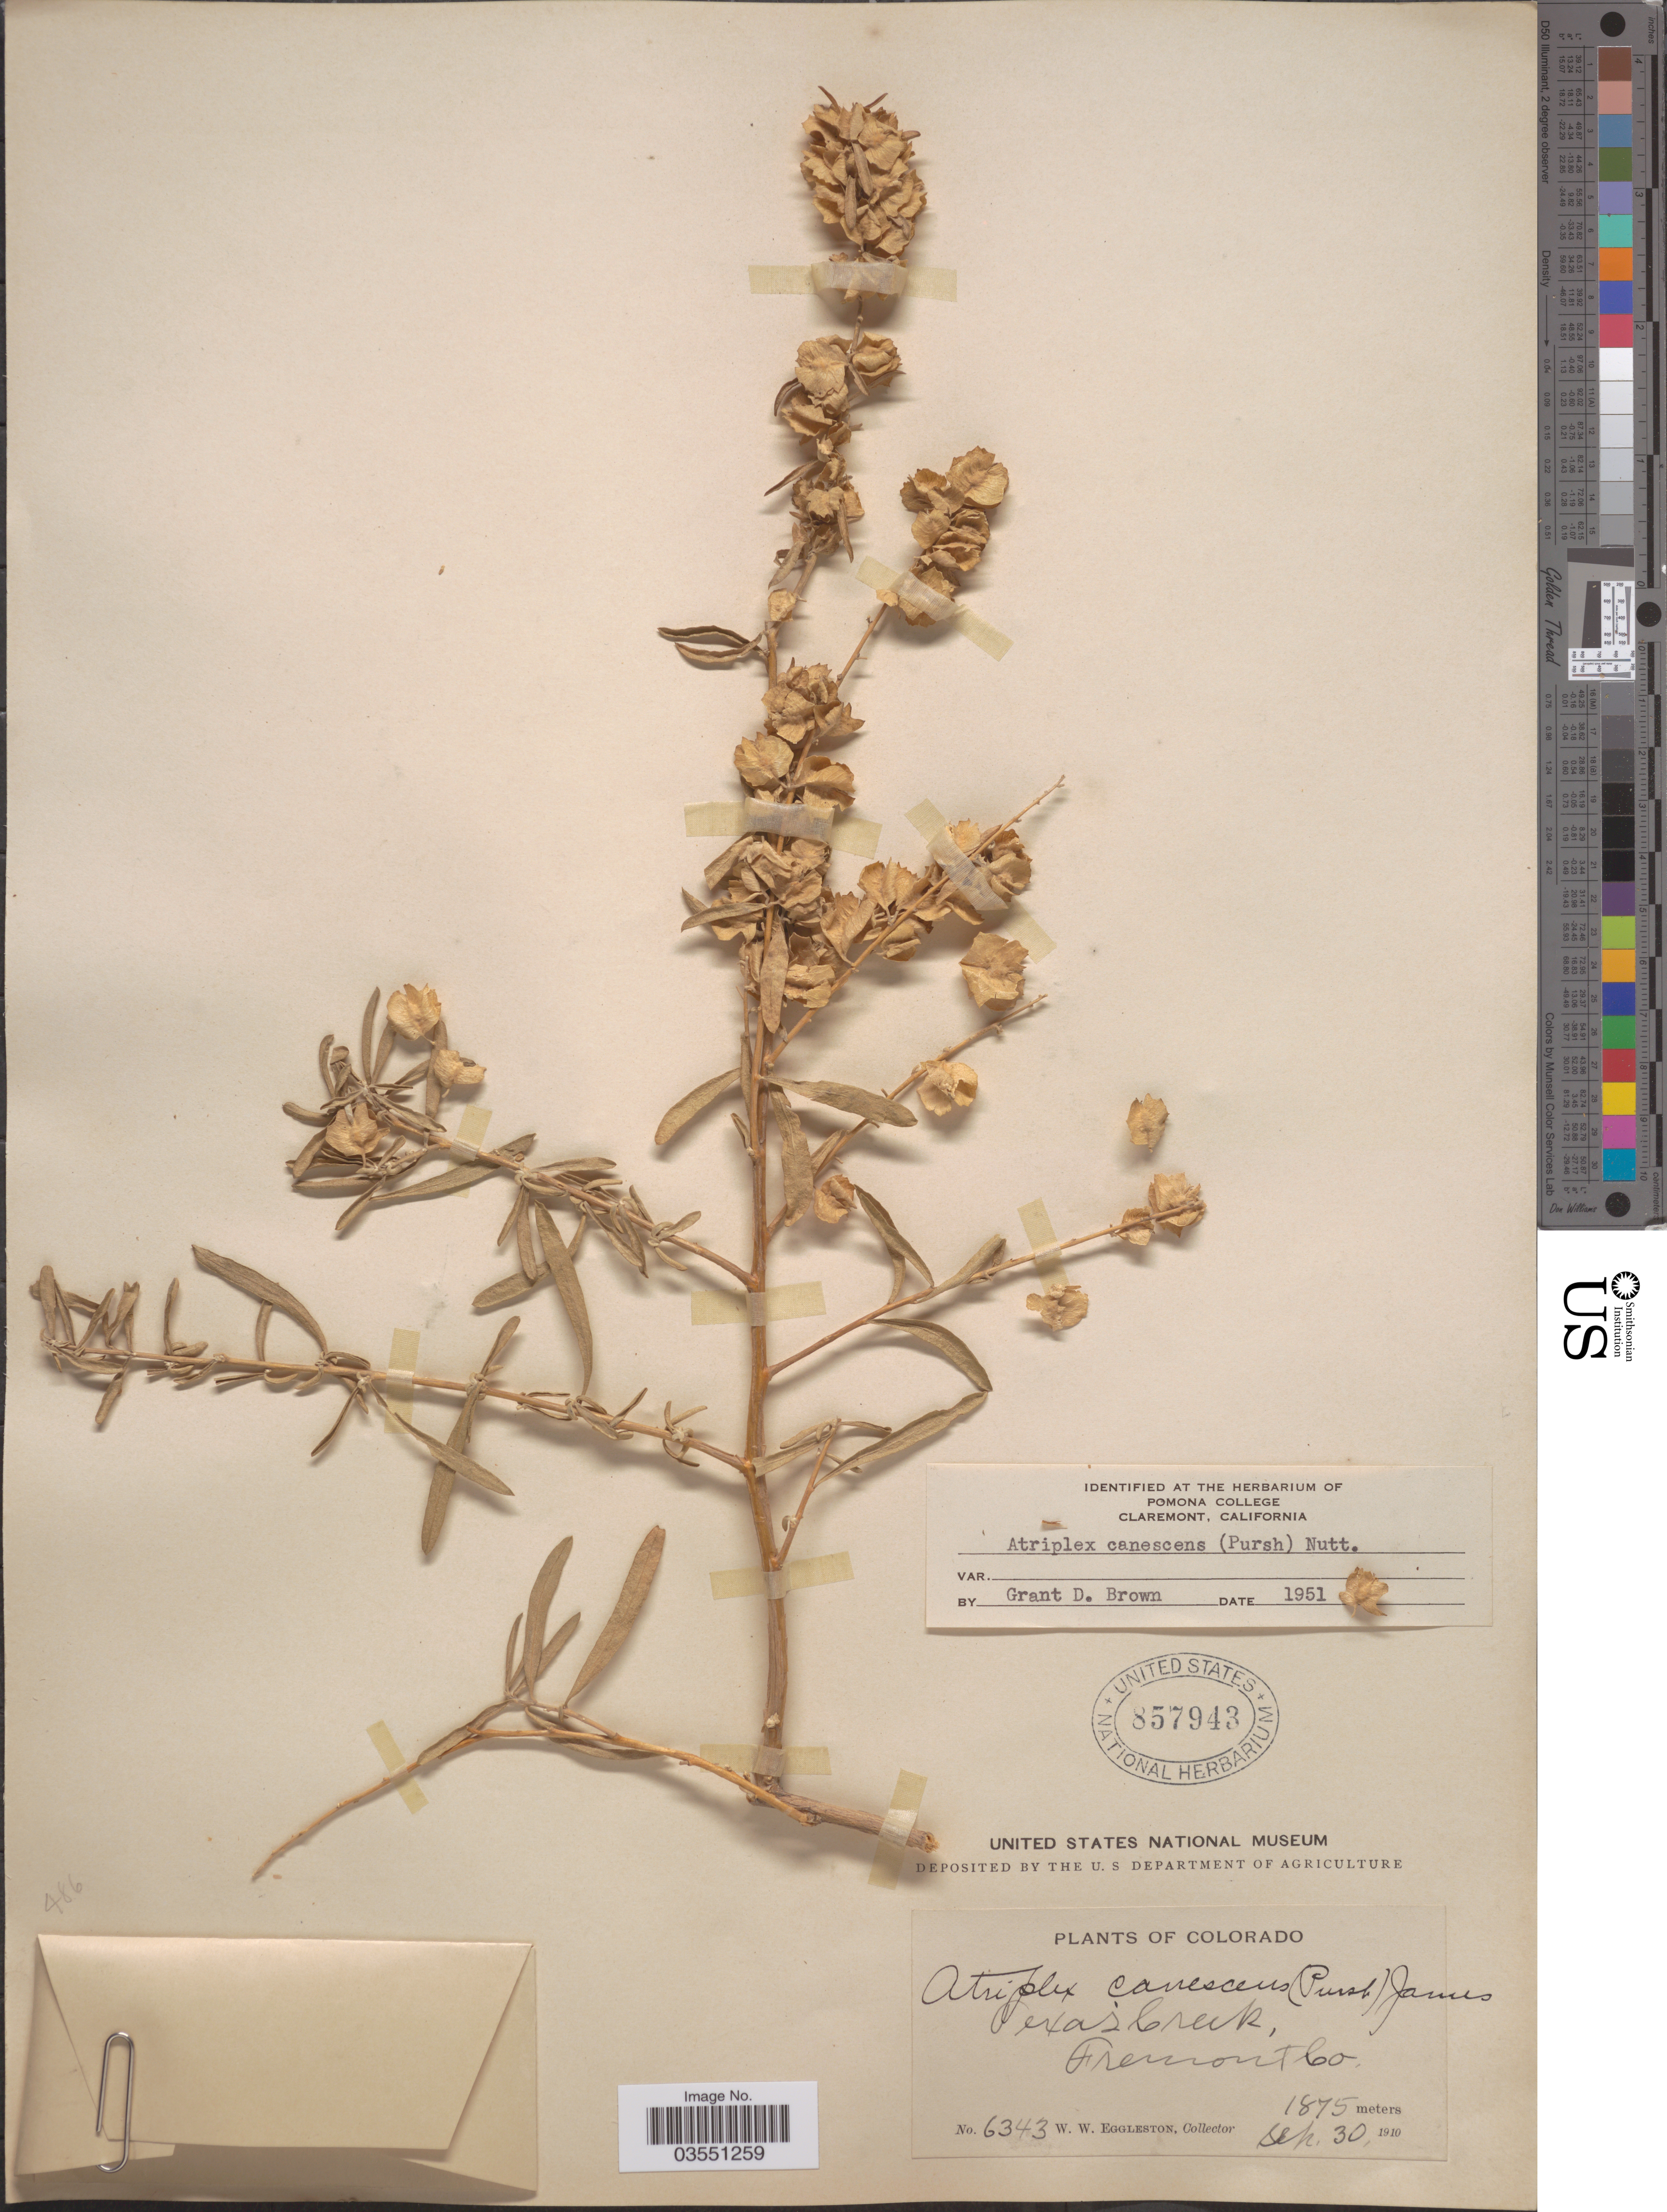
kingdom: Plantae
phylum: Tracheophyta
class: Magnoliopsida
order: Caryophyllales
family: Amaranthaceae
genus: Atriplex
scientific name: Atriplex canescens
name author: (Pursh) Nutt.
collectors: W. W. Eggleston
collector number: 6343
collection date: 1910-09-30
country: United States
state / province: Colorado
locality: Texas Creek, Fremont Co.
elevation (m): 1875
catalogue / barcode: US 857943